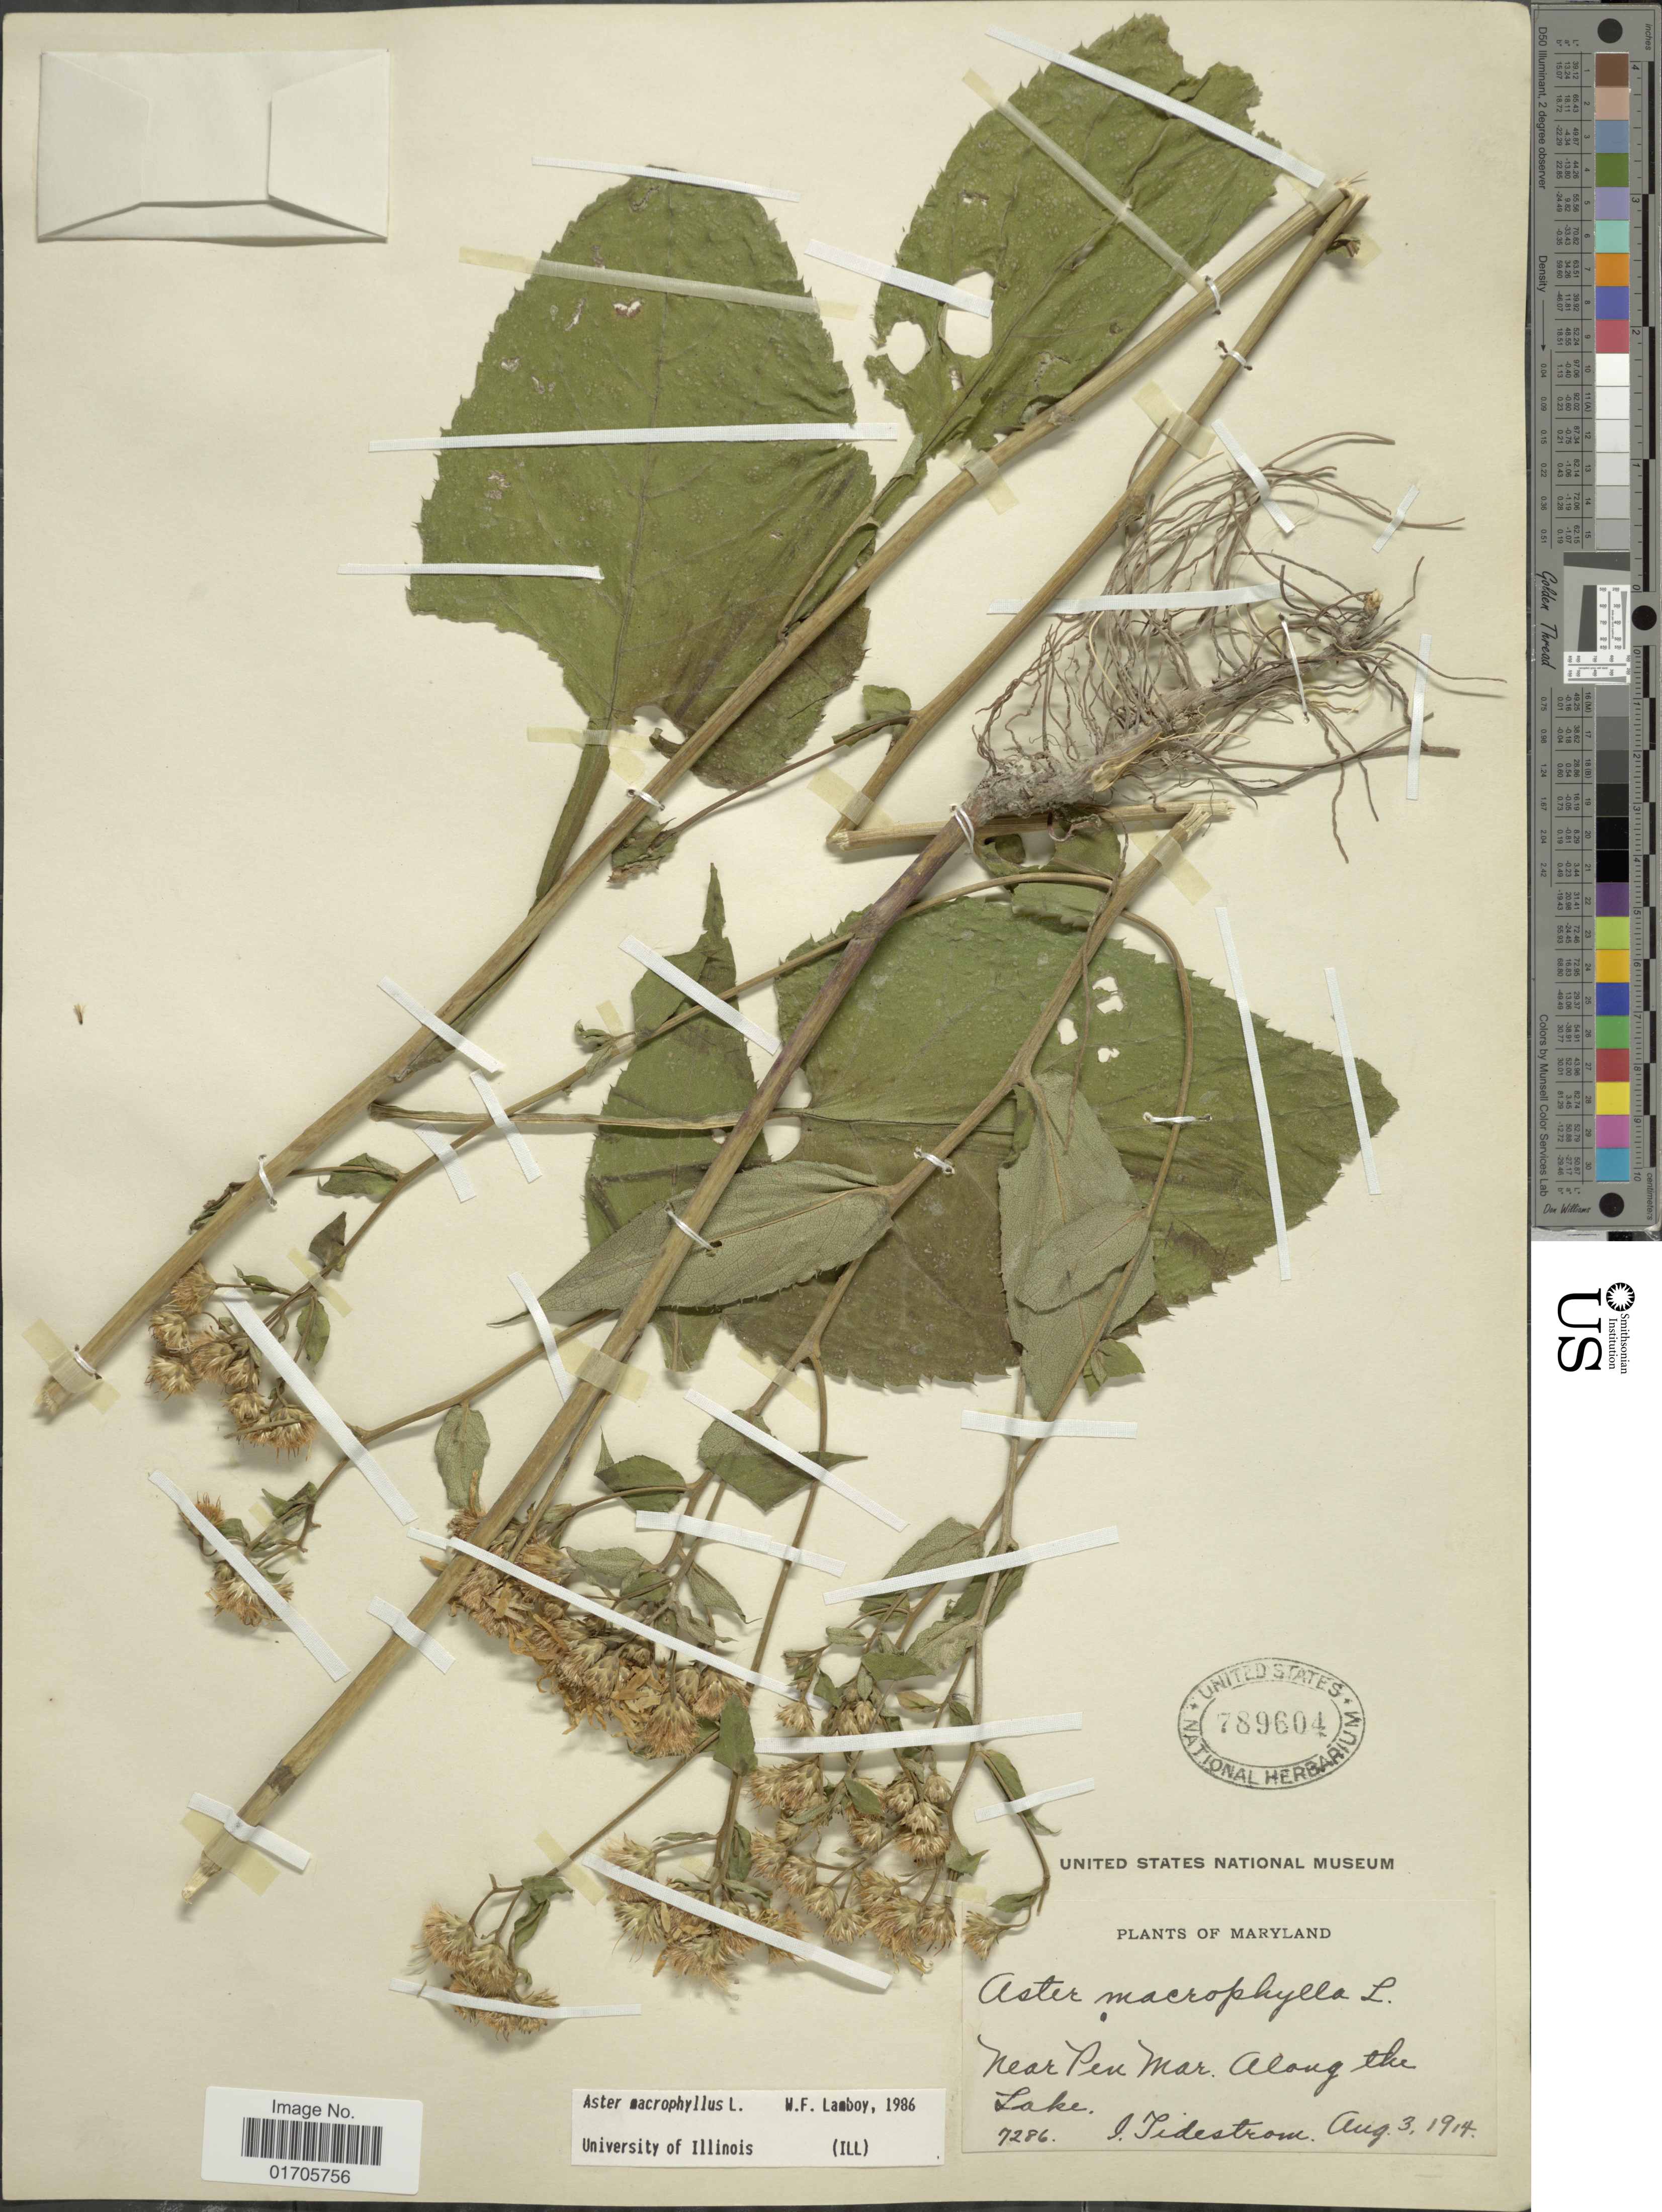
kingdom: Plantae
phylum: Tracheophyta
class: Magnoliopsida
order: Asterales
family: Asteraceae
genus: Eurybia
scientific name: Eurybia macrophylla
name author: (L.) Cass.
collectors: I. F. Tidestrom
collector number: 7286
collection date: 1914-08-03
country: United States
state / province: Maryland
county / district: Washington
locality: Maryland. Near Pen Mar. Along the Lake.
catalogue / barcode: US 789604